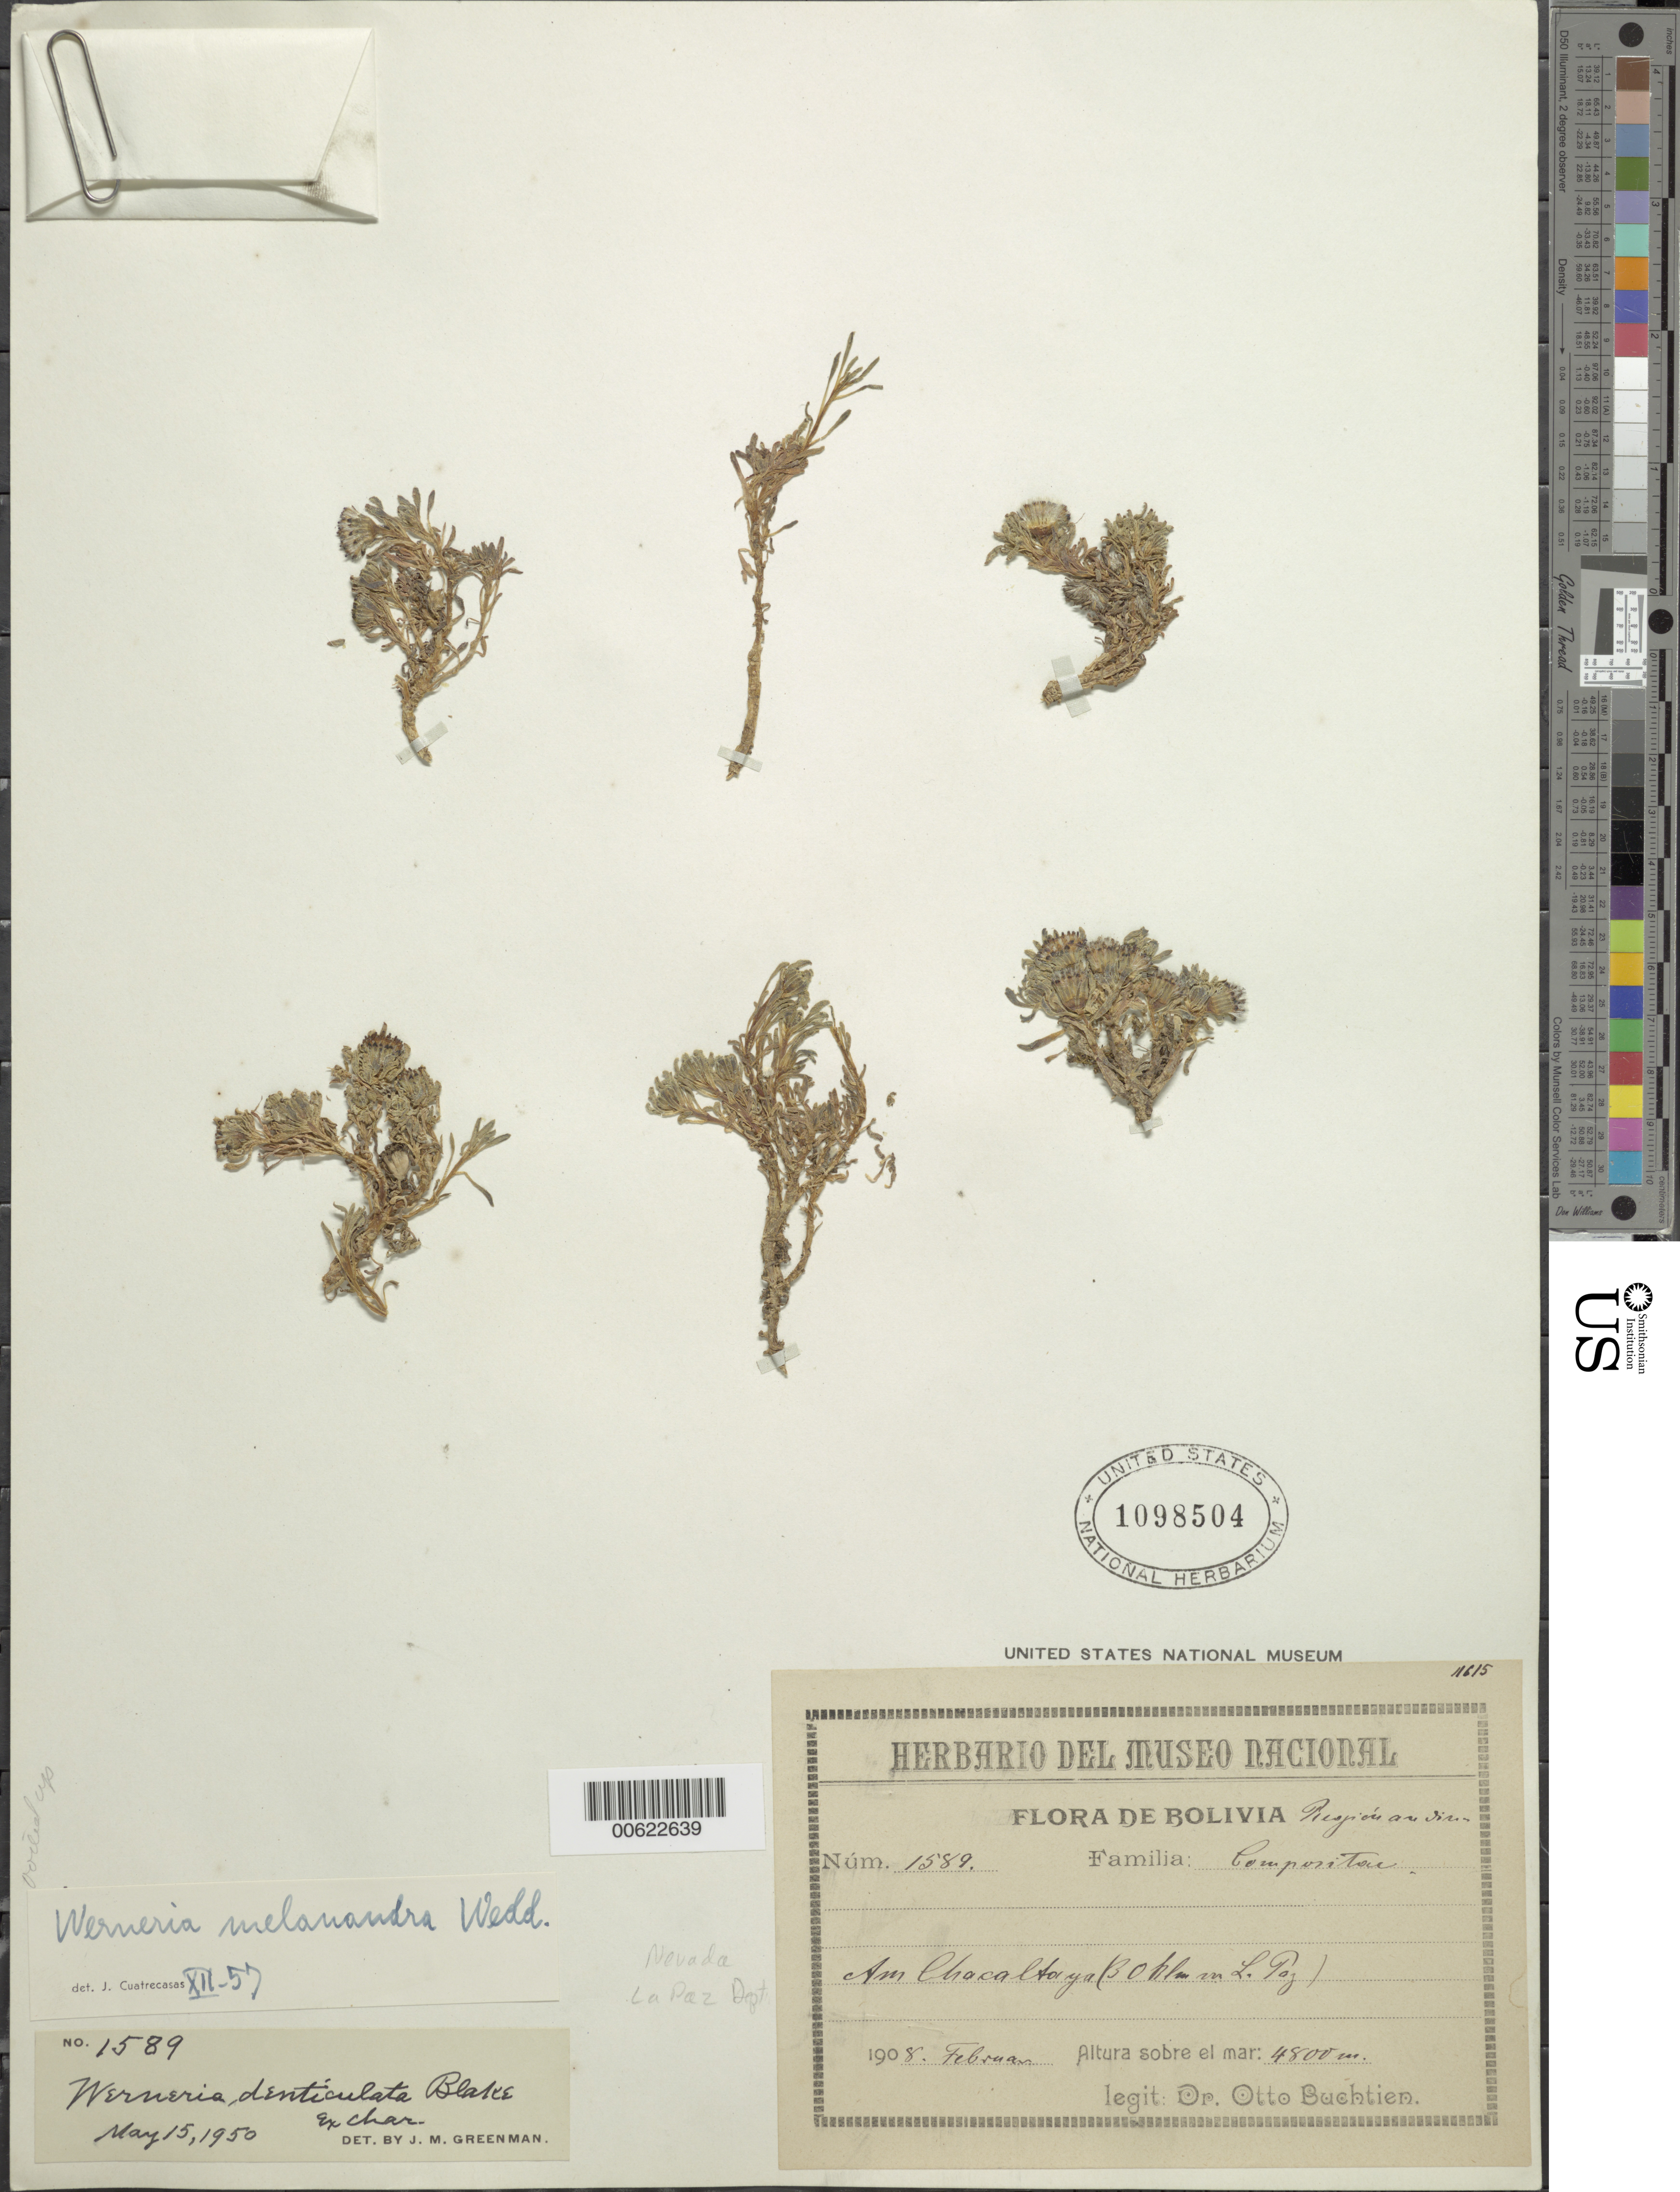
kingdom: Plantae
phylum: Tracheophyta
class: Magnoliopsida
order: Asterales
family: Asteraceae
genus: Senecio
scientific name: Senecio melanandra J. Calvo et al. ined.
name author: J. Calvo et al.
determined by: Calvo, Joel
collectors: O. Buchtien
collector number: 1589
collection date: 1908-02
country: Bolivia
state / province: La Paz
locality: Chacaltaya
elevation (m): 4800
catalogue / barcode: US 1098504